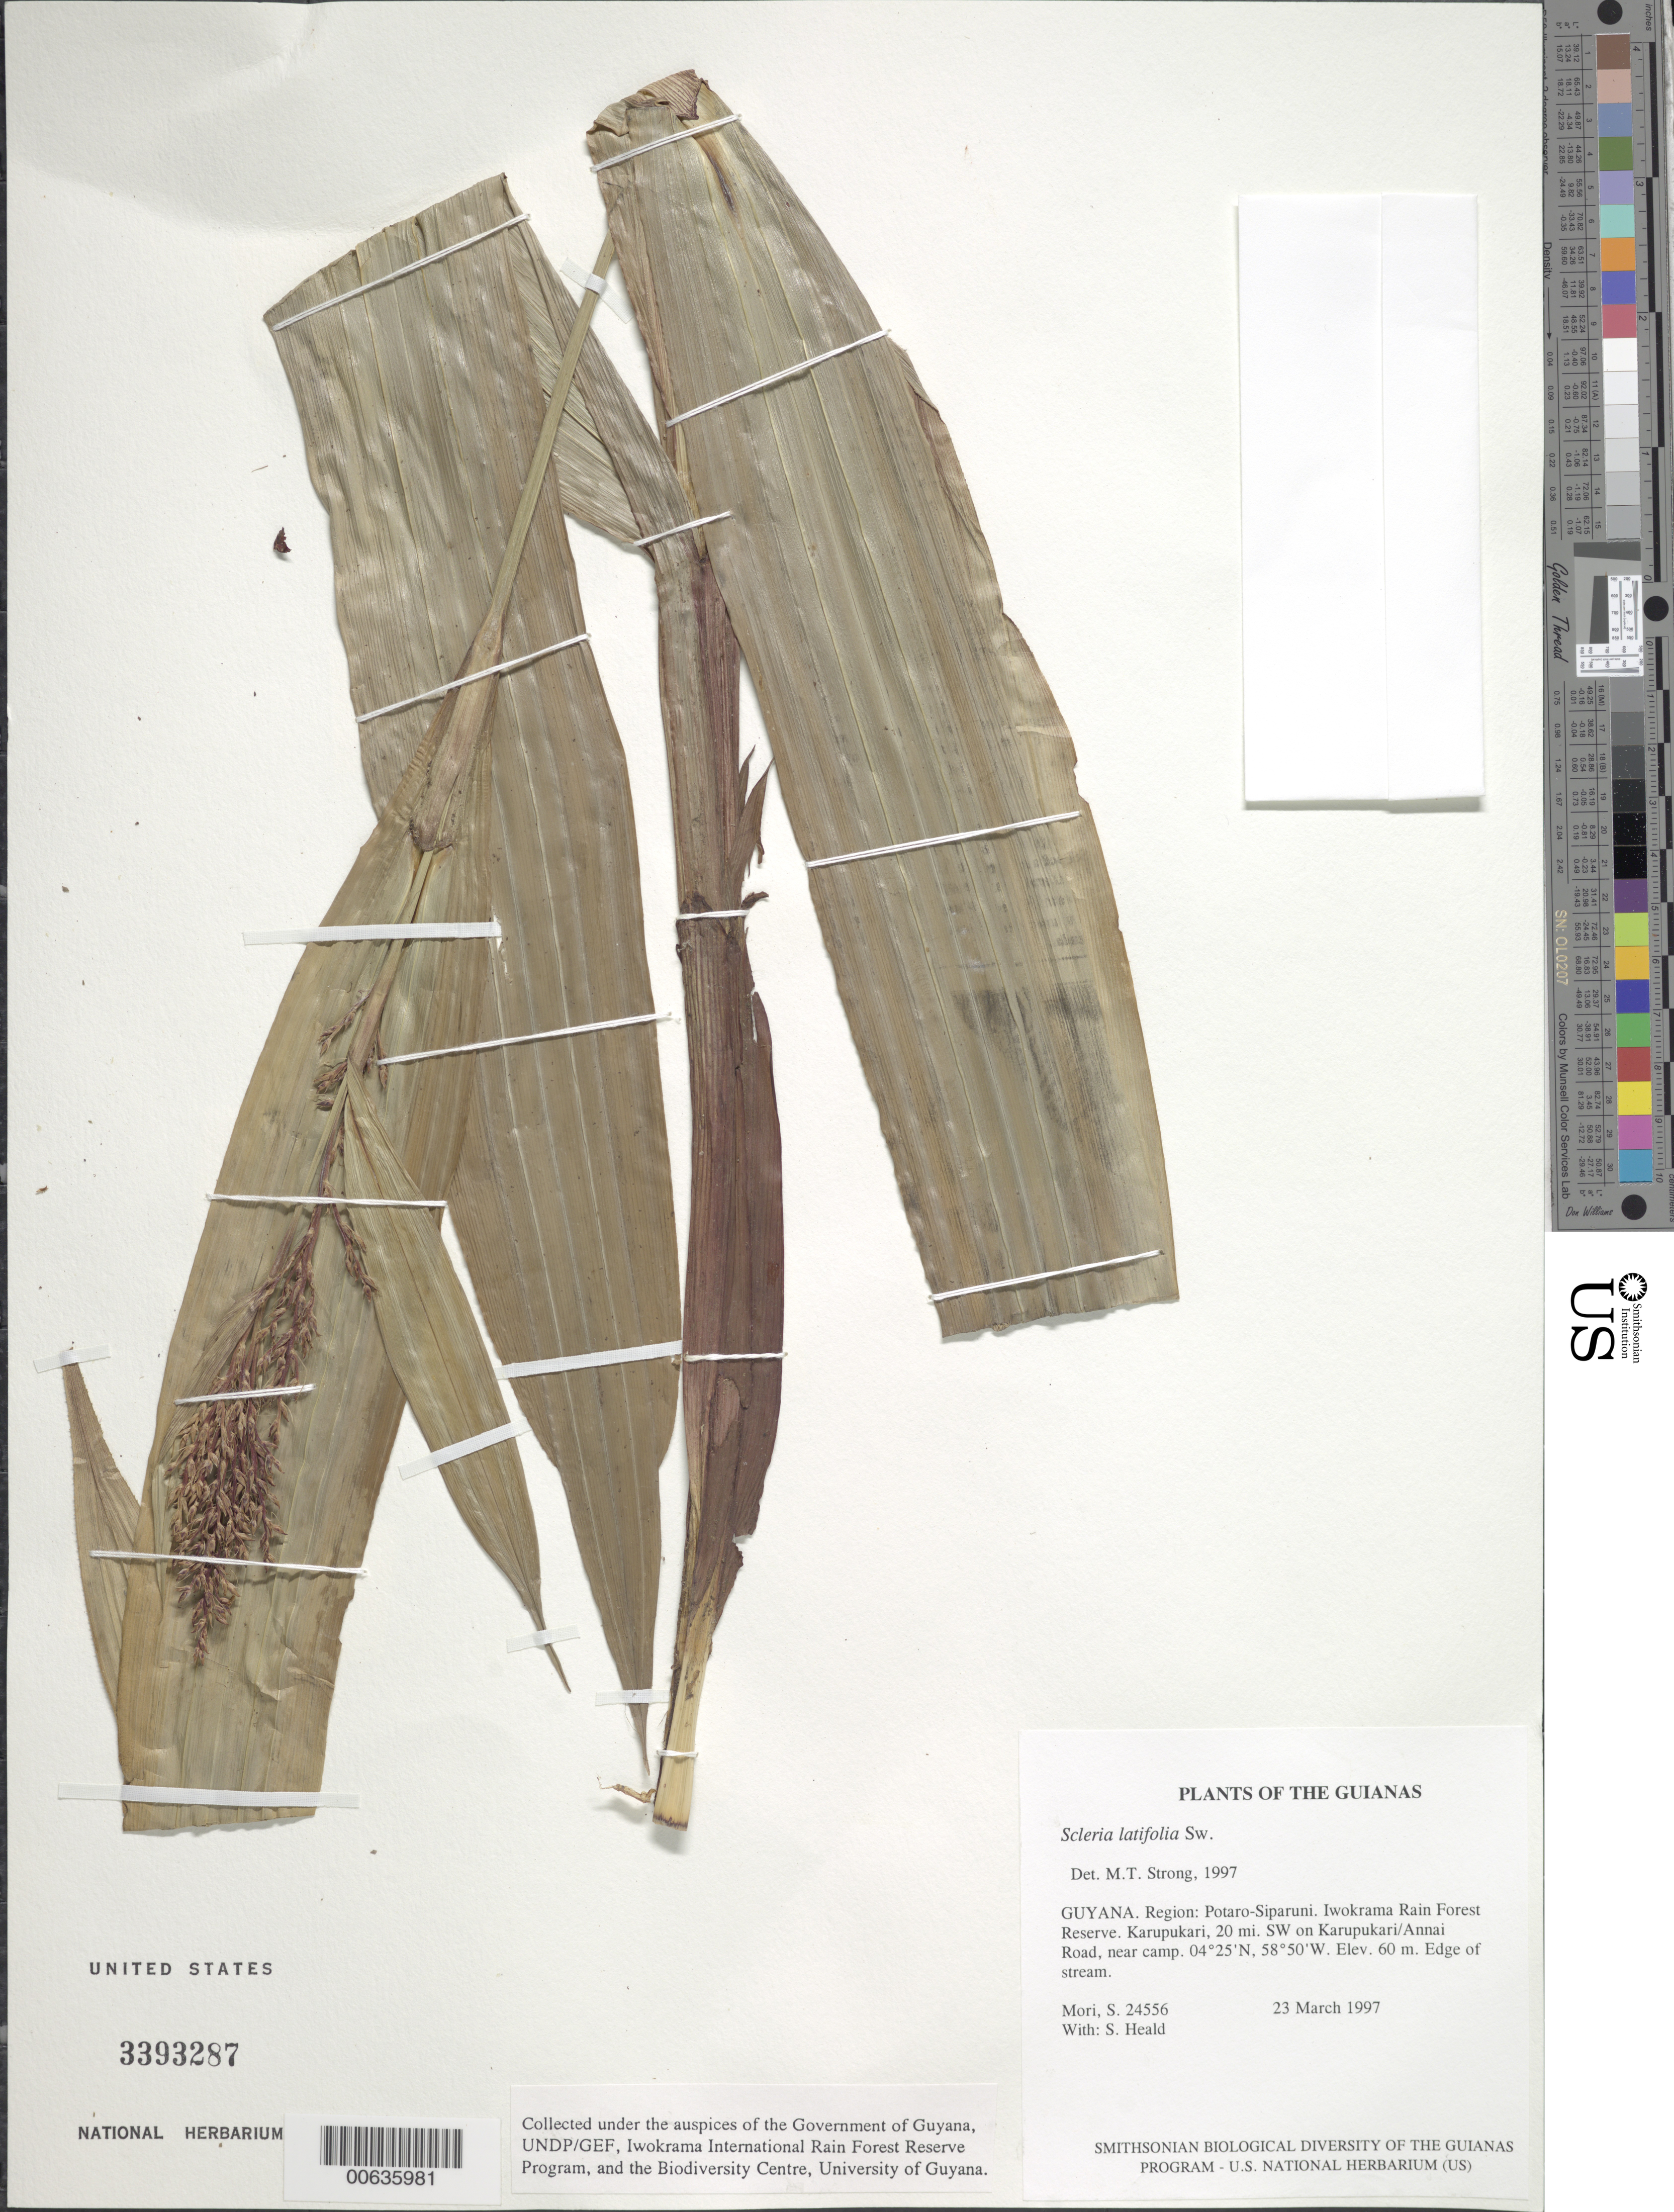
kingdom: Plantae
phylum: Tracheophyta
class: Liliopsida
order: Poales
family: Cyperaceae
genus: Scleria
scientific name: Scleria latifolia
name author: Sw.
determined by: Strong, M. T., (US), Smithsonian Institution - National Museum of Natural History (UNITED STATES)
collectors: S. Mori & S. Heald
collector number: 24556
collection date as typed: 23 March 1997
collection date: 1997-03-23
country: Guyana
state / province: Potaro-Siparuni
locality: Iwokrama Rain Forest Reserve. Karupukari, 20 mi. SW on Karupukari/Annai Road, near camp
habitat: Edge of stream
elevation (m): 60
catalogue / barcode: US 3393287